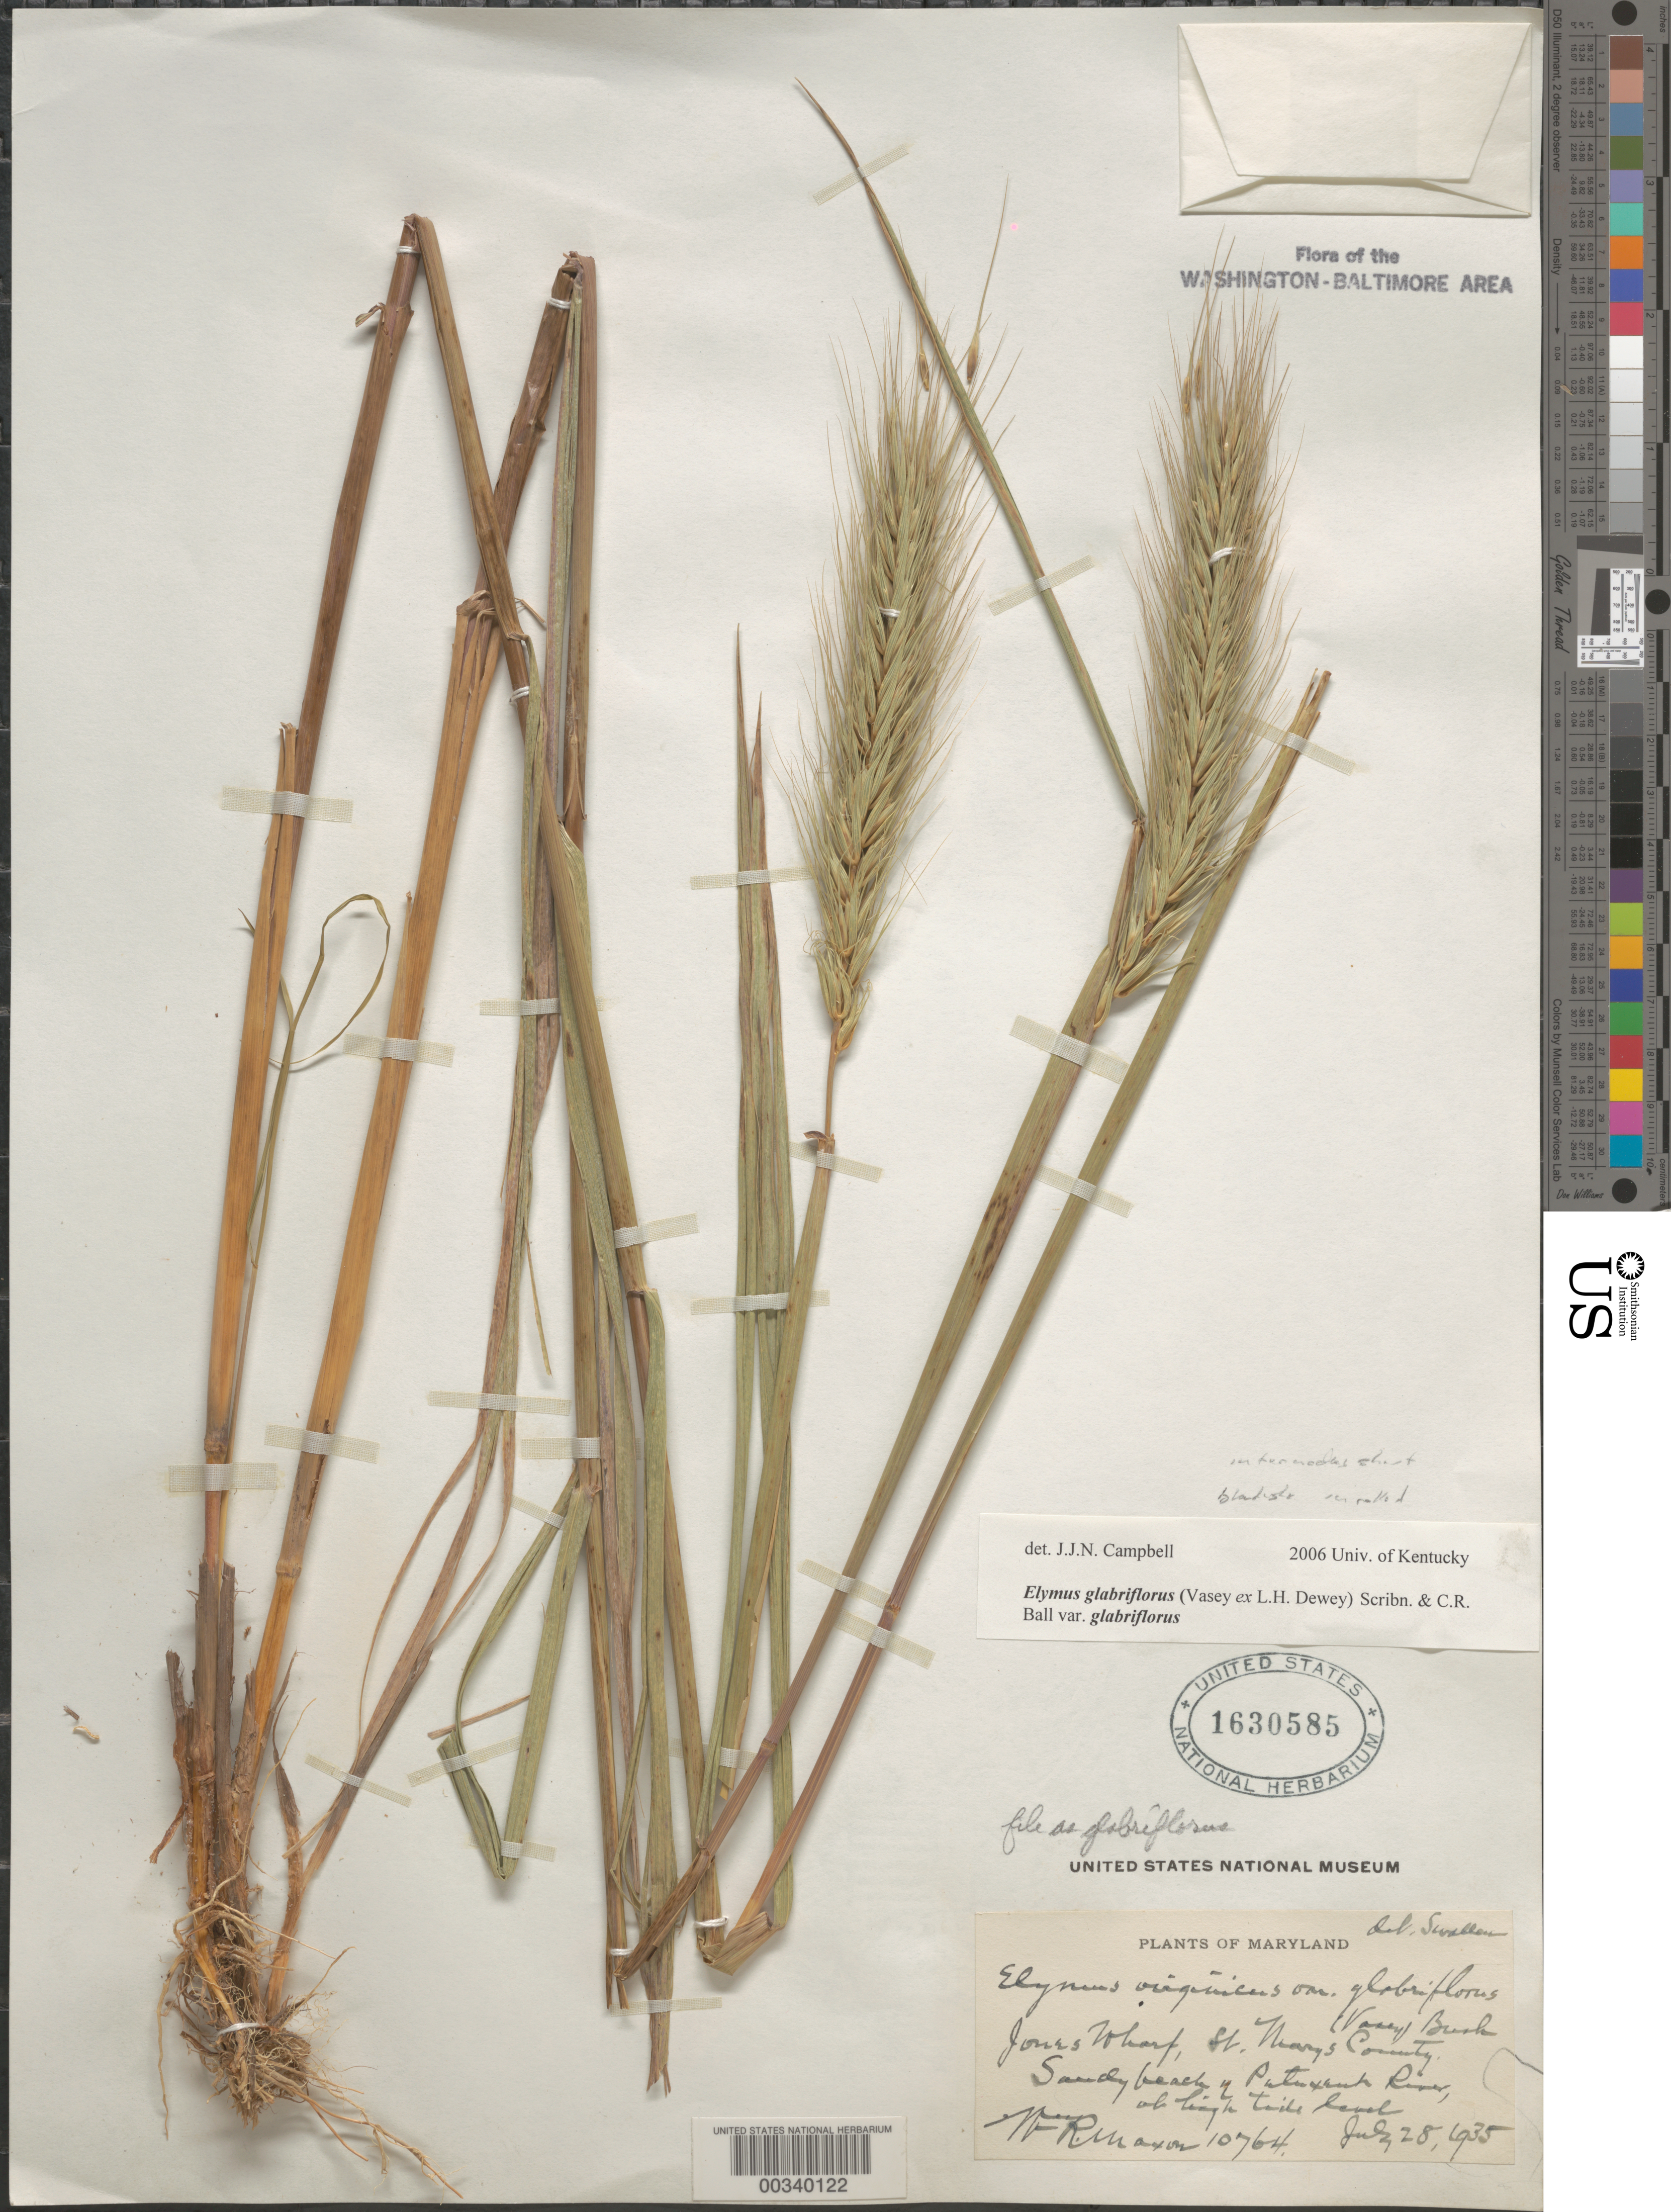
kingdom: Plantae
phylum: Tracheophyta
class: Liliopsida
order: Poales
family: Poaceae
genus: Elymus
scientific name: Elymus glabriflorus var. glabriflorus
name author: (Vasey ex L.H. Dewey) Scribn. & C.R. Ball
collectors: W. R. Maxon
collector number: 10764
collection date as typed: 28 Jul 1935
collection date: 1935-07-28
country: United States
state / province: Maryland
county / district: St. Mary's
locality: Jones's Wharf, Patuxent River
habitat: Sandy beach of river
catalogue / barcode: US 1630585